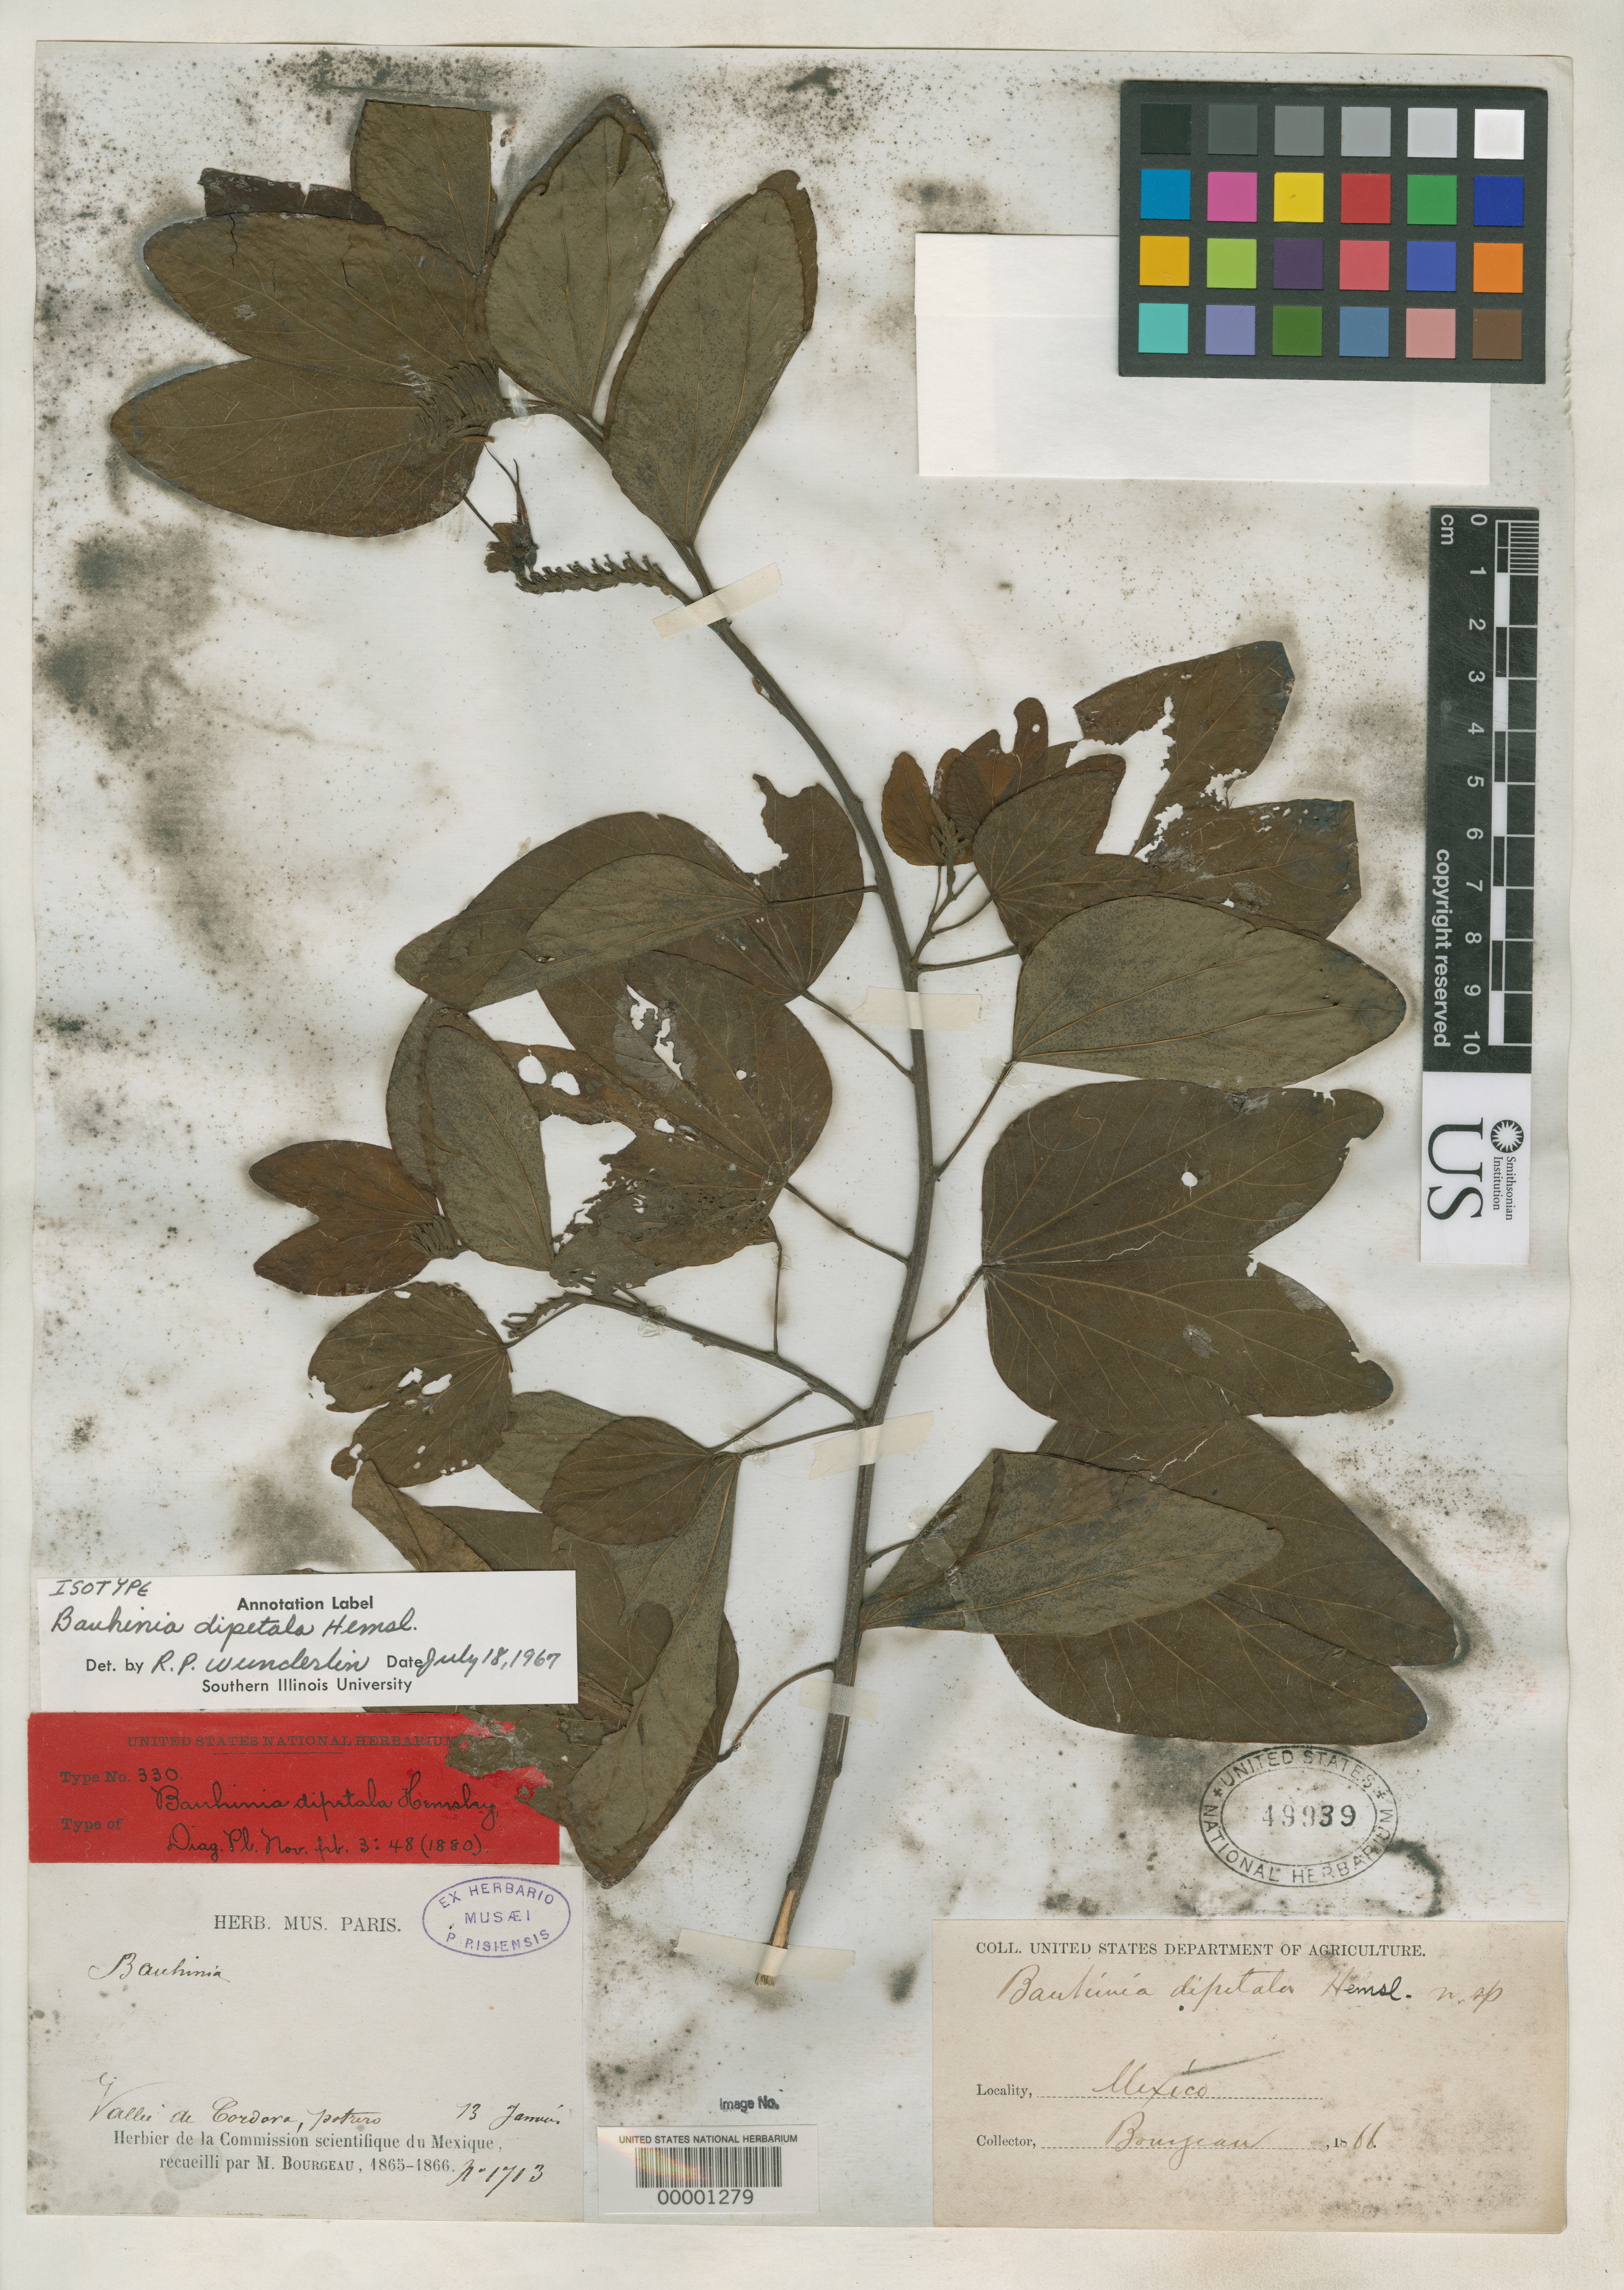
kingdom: Plantae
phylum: Tracheophyta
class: Magnoliopsida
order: Fabales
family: Fabaceae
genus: Bauhinia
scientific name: Bauhinia dipetala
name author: Hemsl.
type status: Isosyntype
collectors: E. Bourgeau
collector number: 1713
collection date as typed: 13 Jan 1866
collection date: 1866-01-13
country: Mexico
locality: Valle de Cordova.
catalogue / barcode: US 49939